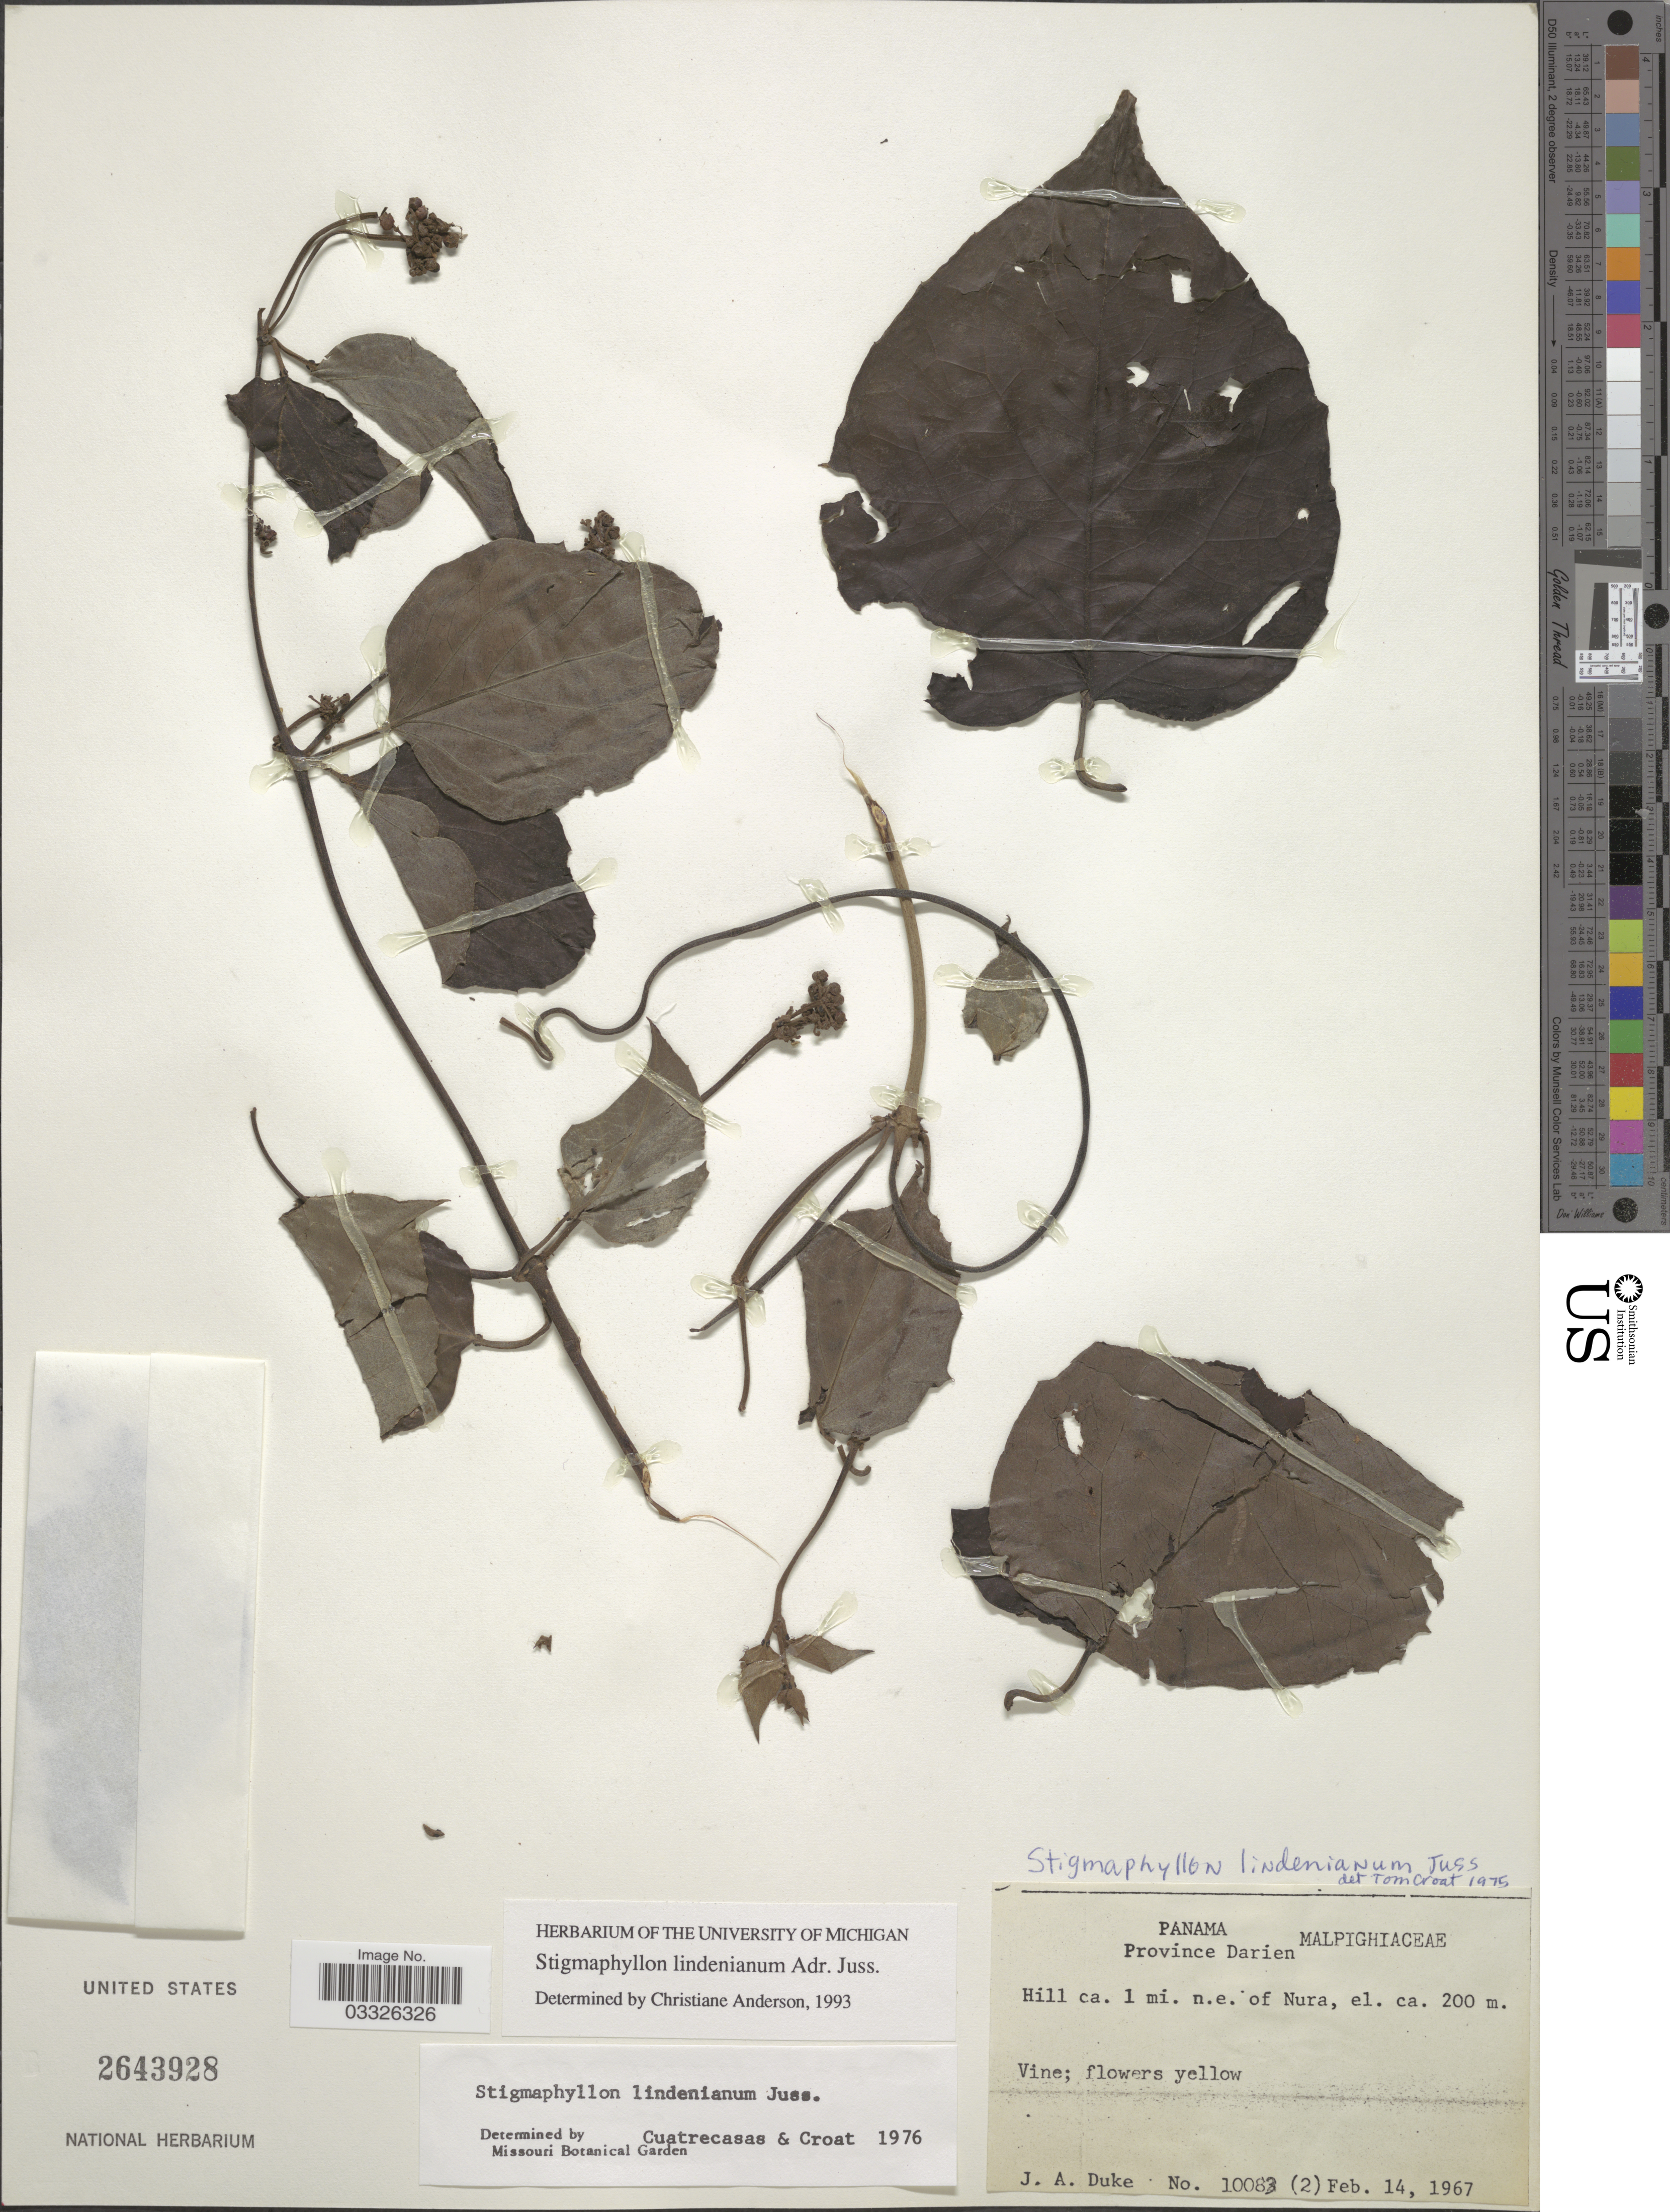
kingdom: Plantae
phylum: Tracheophyta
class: Magnoliopsida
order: Malpighiales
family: Malpighiaceae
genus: Stigmaphyllon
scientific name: Stigmaphyllon lindenianum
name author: A. Juss.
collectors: J. A. Duke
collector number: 10083(2)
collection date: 1967-02-14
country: Panama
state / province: Darién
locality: Hill ca. 1 mi. n.e. of Nura.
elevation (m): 200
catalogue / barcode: US 2643928